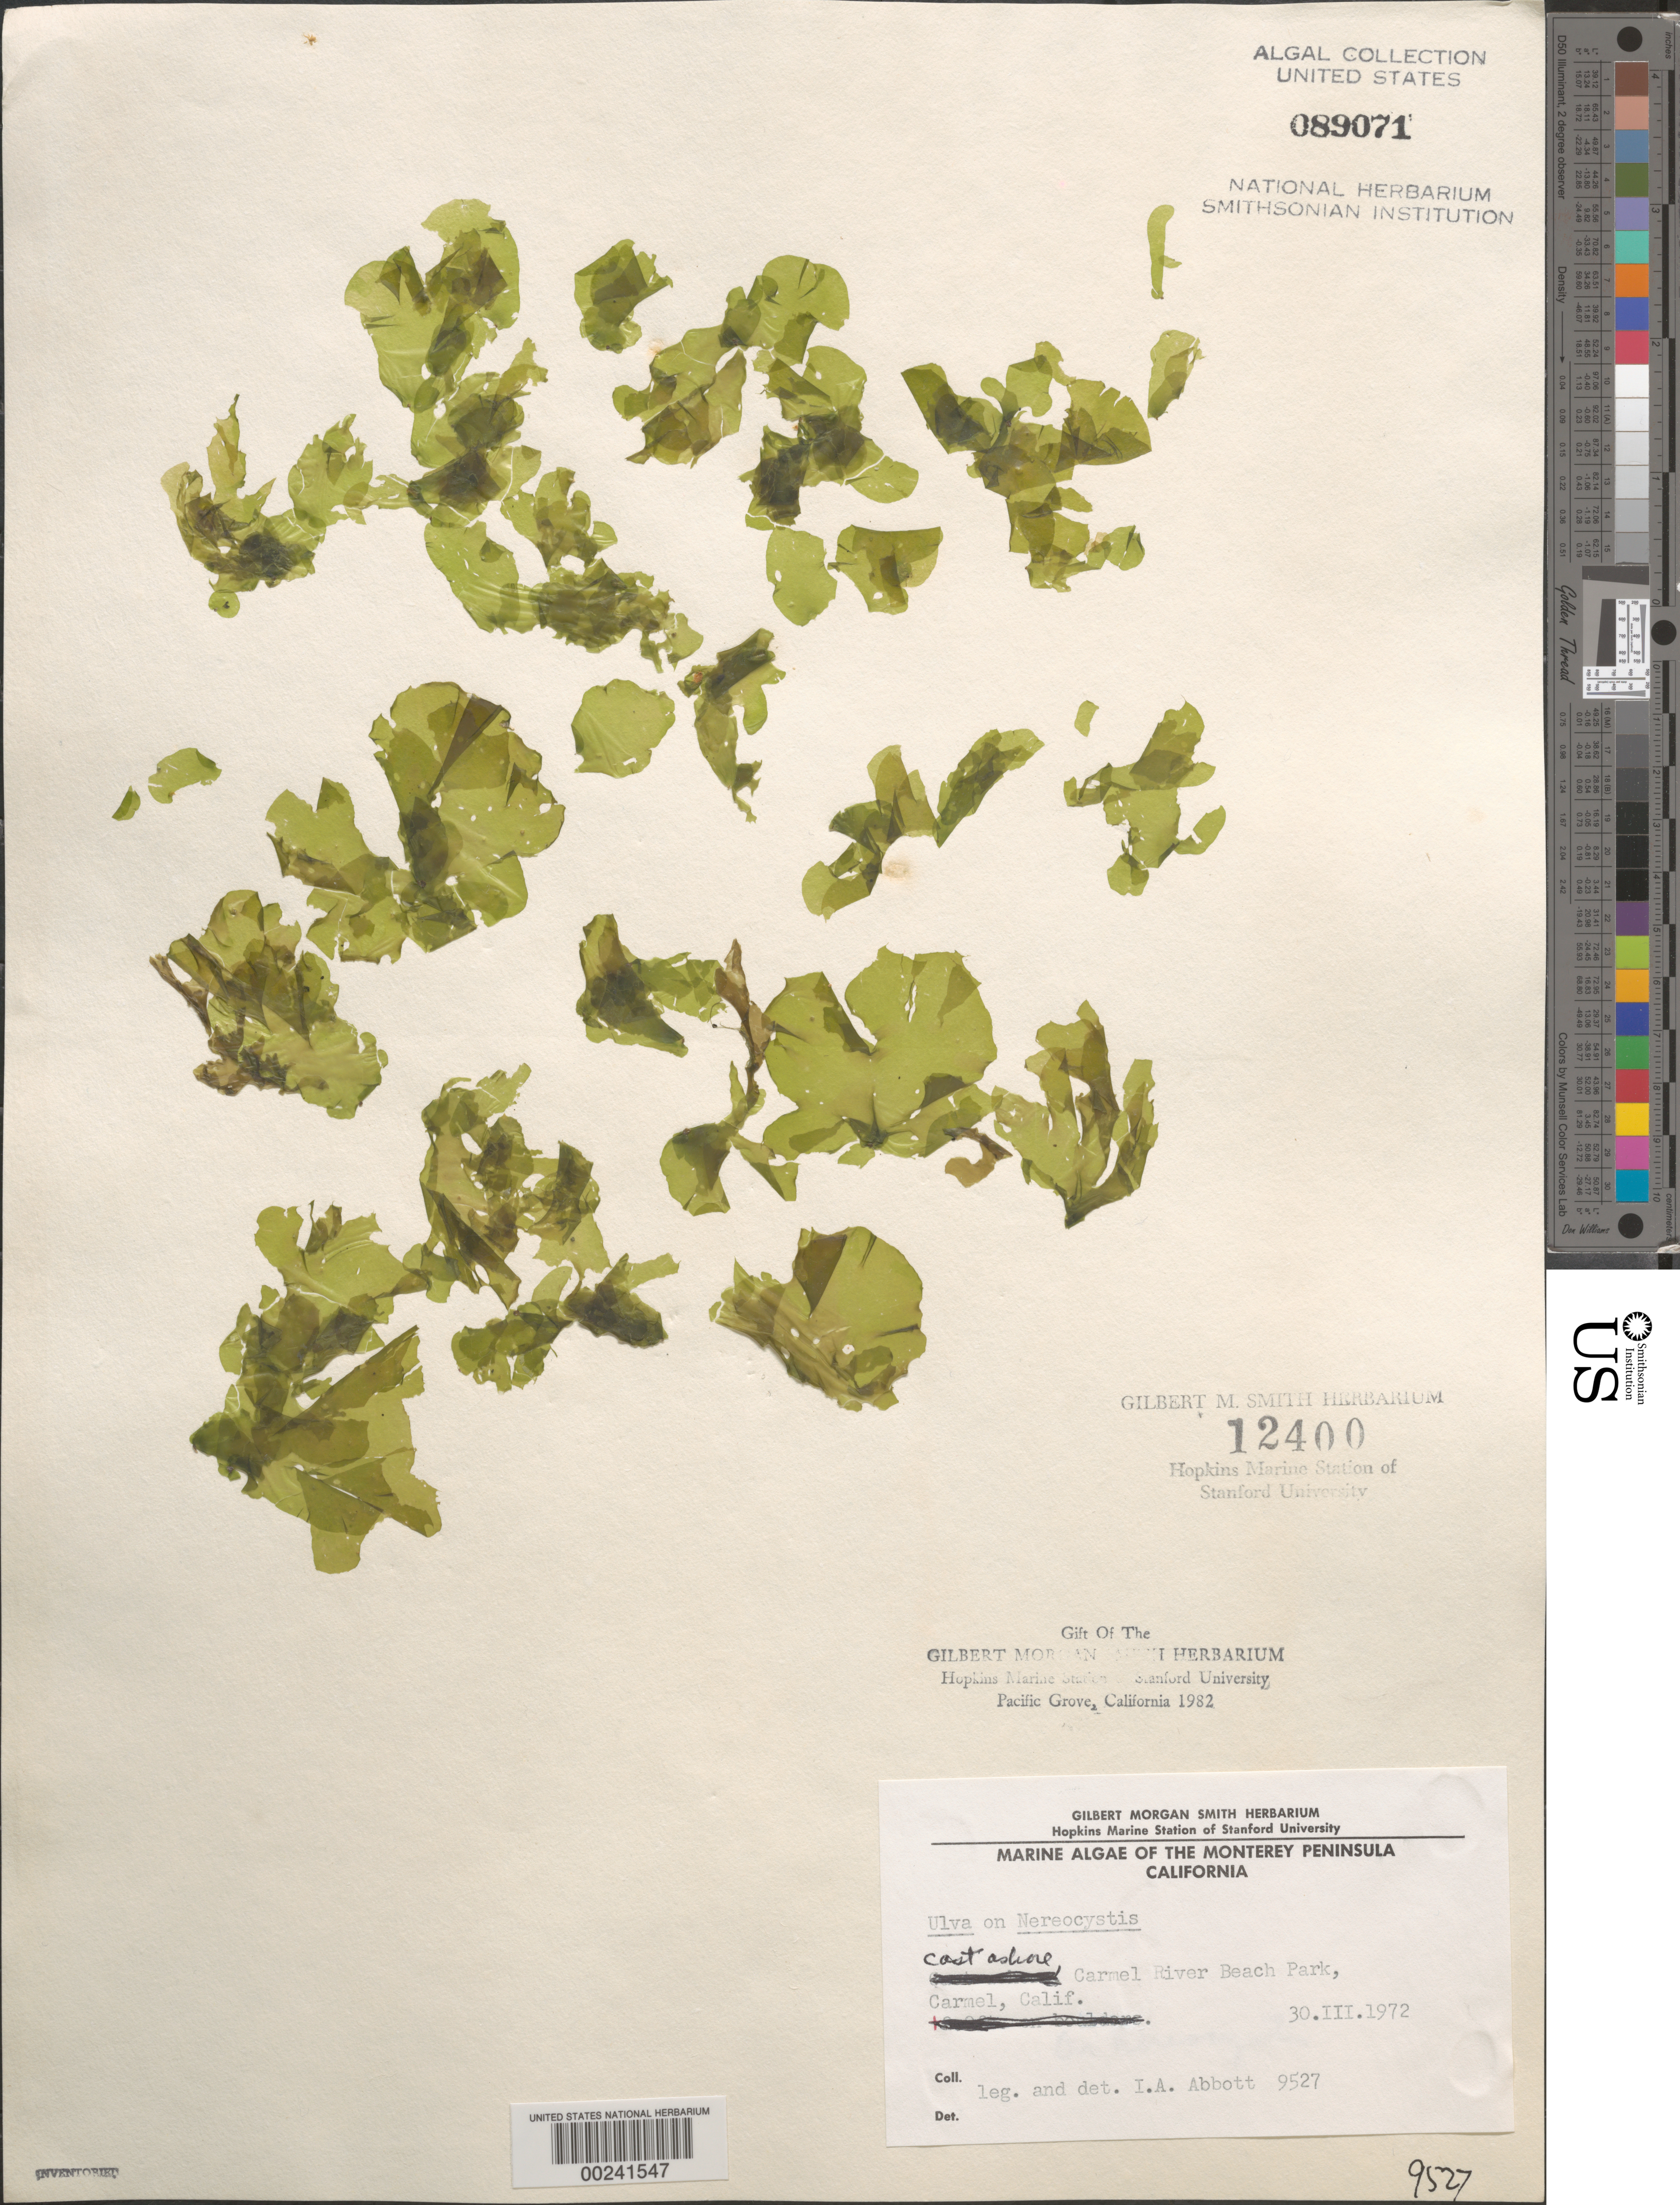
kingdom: Plantae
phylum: Chlorophyta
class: Ulvophyceae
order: Ulvales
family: Ulvaceae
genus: Ulva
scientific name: Ulva sp.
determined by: Abbott, Isabella A.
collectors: I. A. Abbott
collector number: IAA 9527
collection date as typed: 30 Mar 1972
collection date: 1972-03-30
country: United States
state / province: California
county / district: Monterey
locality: Carmel River Beach Park, Carmel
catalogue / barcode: US 89071